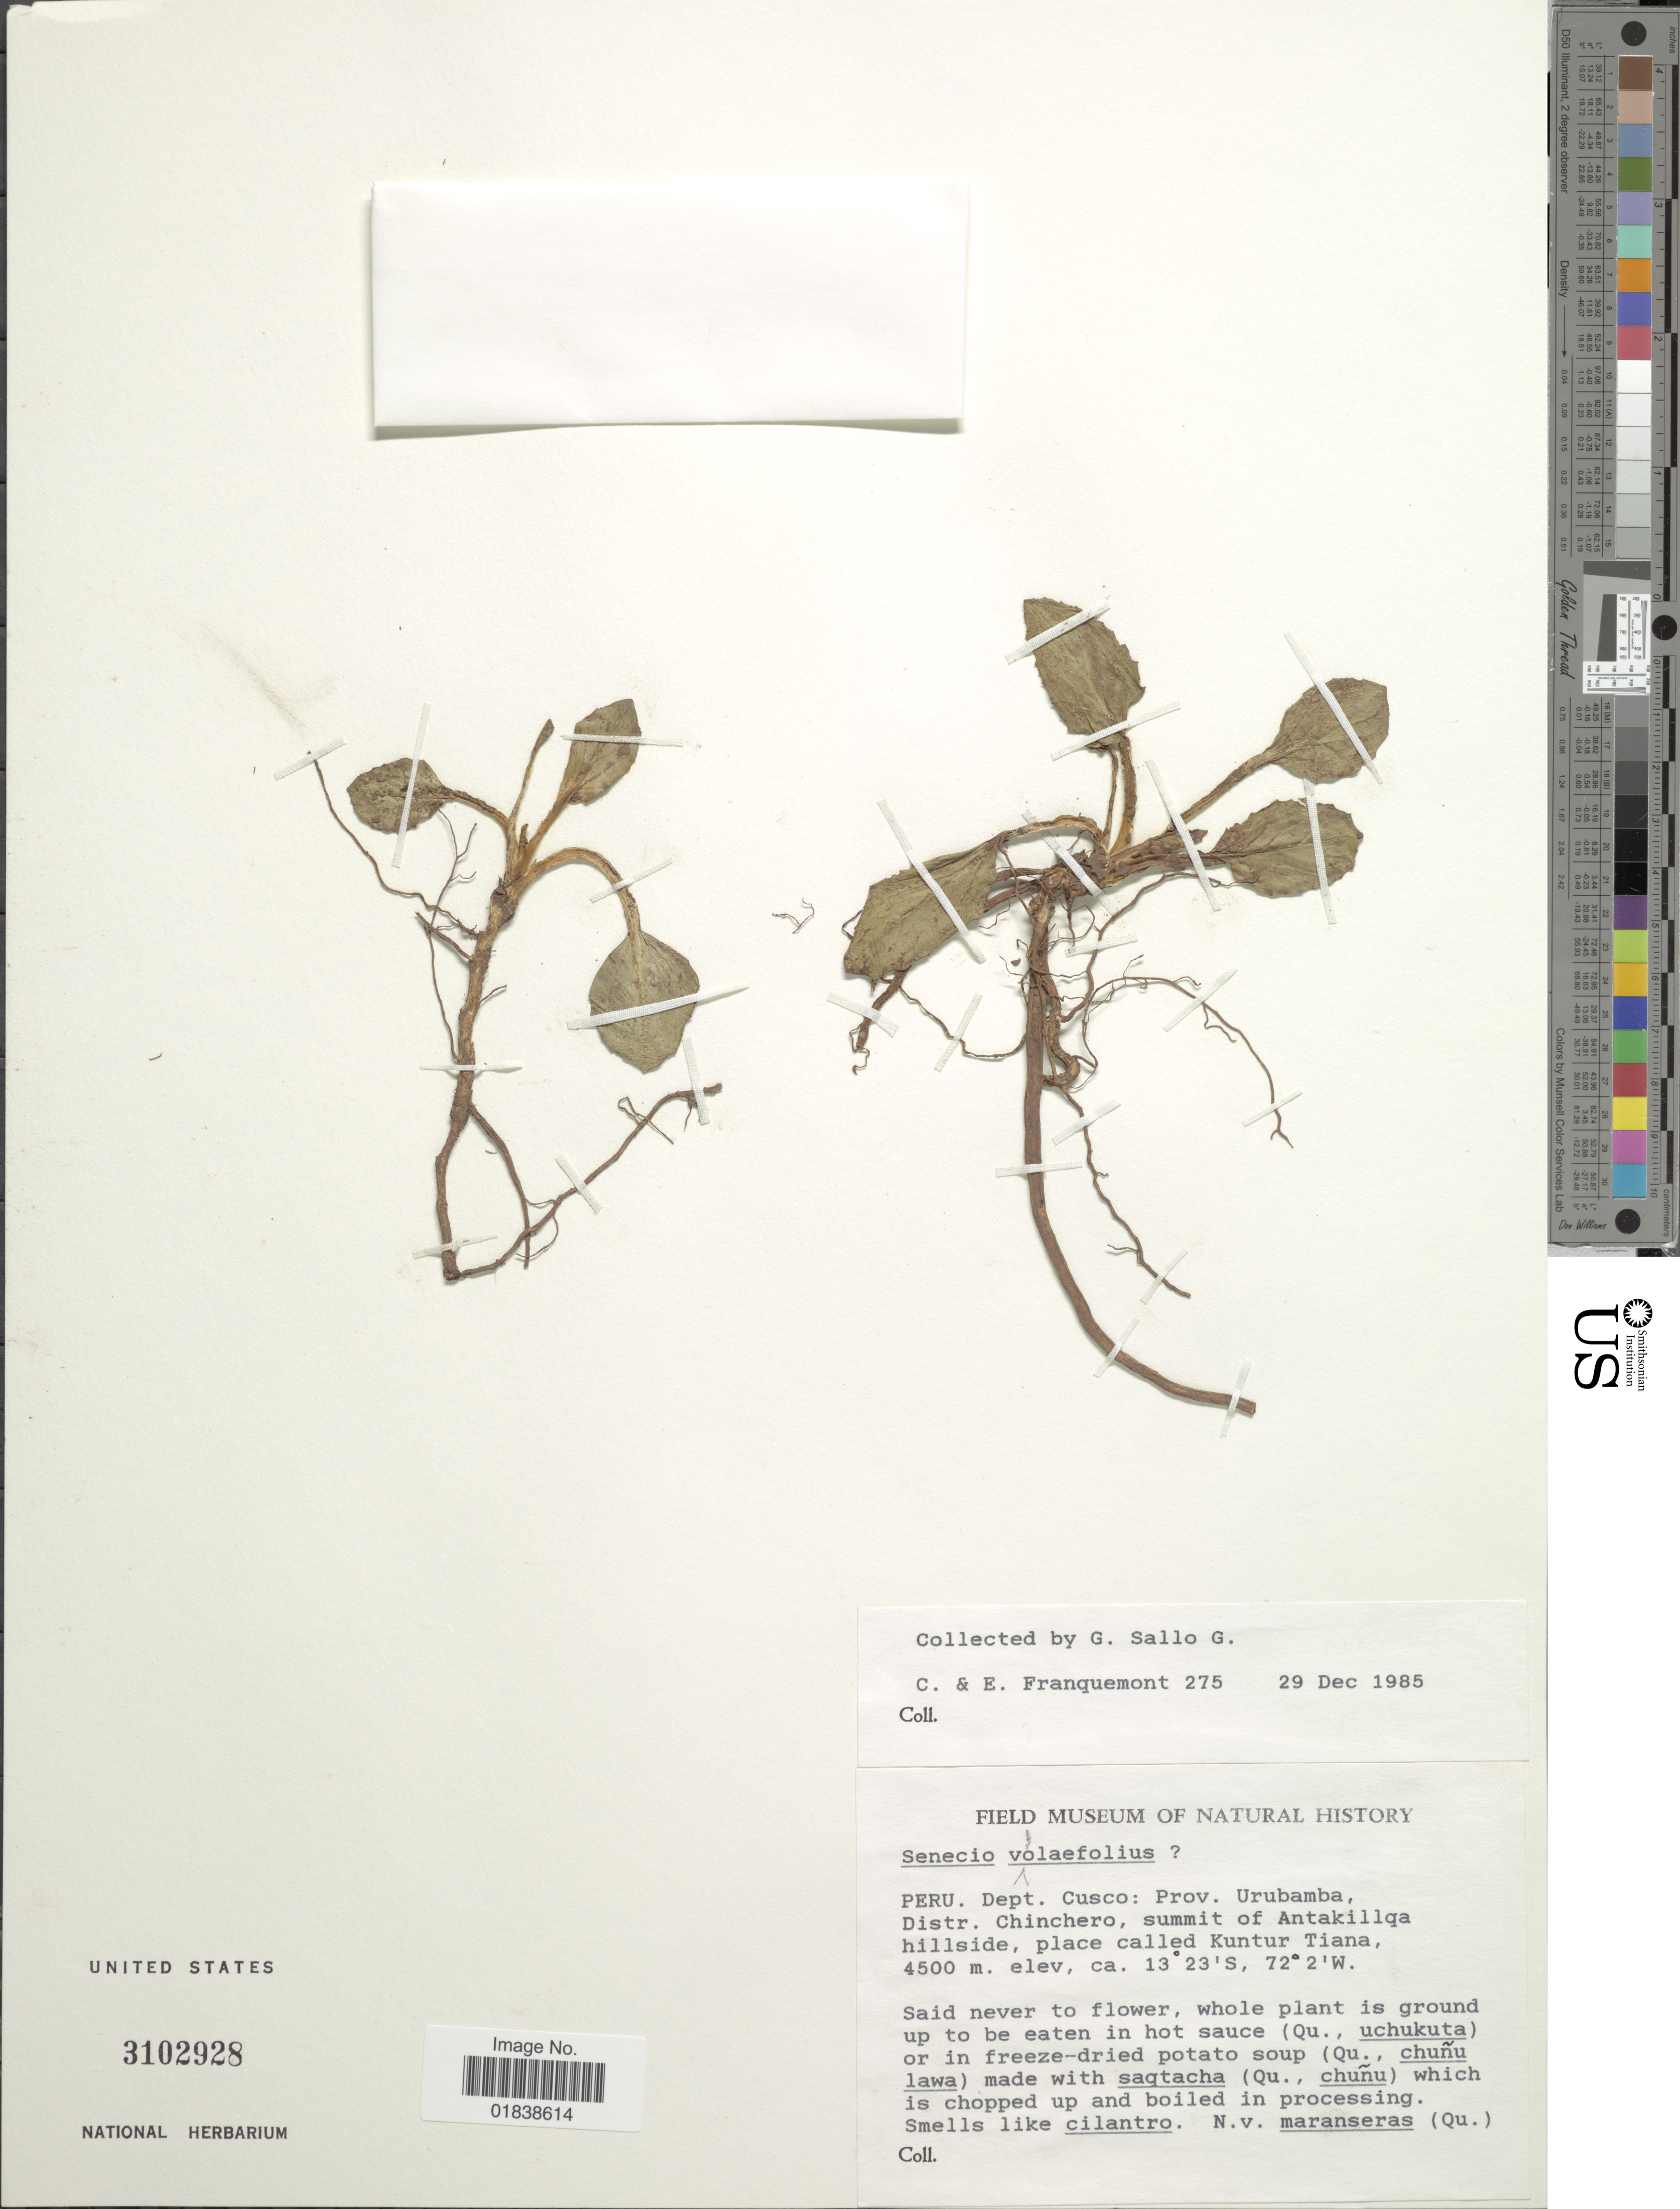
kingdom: Plantae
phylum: Tracheophyta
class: Magnoliopsida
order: Asterales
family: Asteraceae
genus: Senecio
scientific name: Senecio violifolius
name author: Cabrera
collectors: G. Sallo G., C. Franquemont & E. Franquemont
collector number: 275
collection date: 1985-12-29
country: Peru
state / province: Cusco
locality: Prov. Urubamba, Distr. Chinchero, summit of Antakillqa hillside, place called Kuntur Tiana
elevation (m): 4500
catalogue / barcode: US 3102928